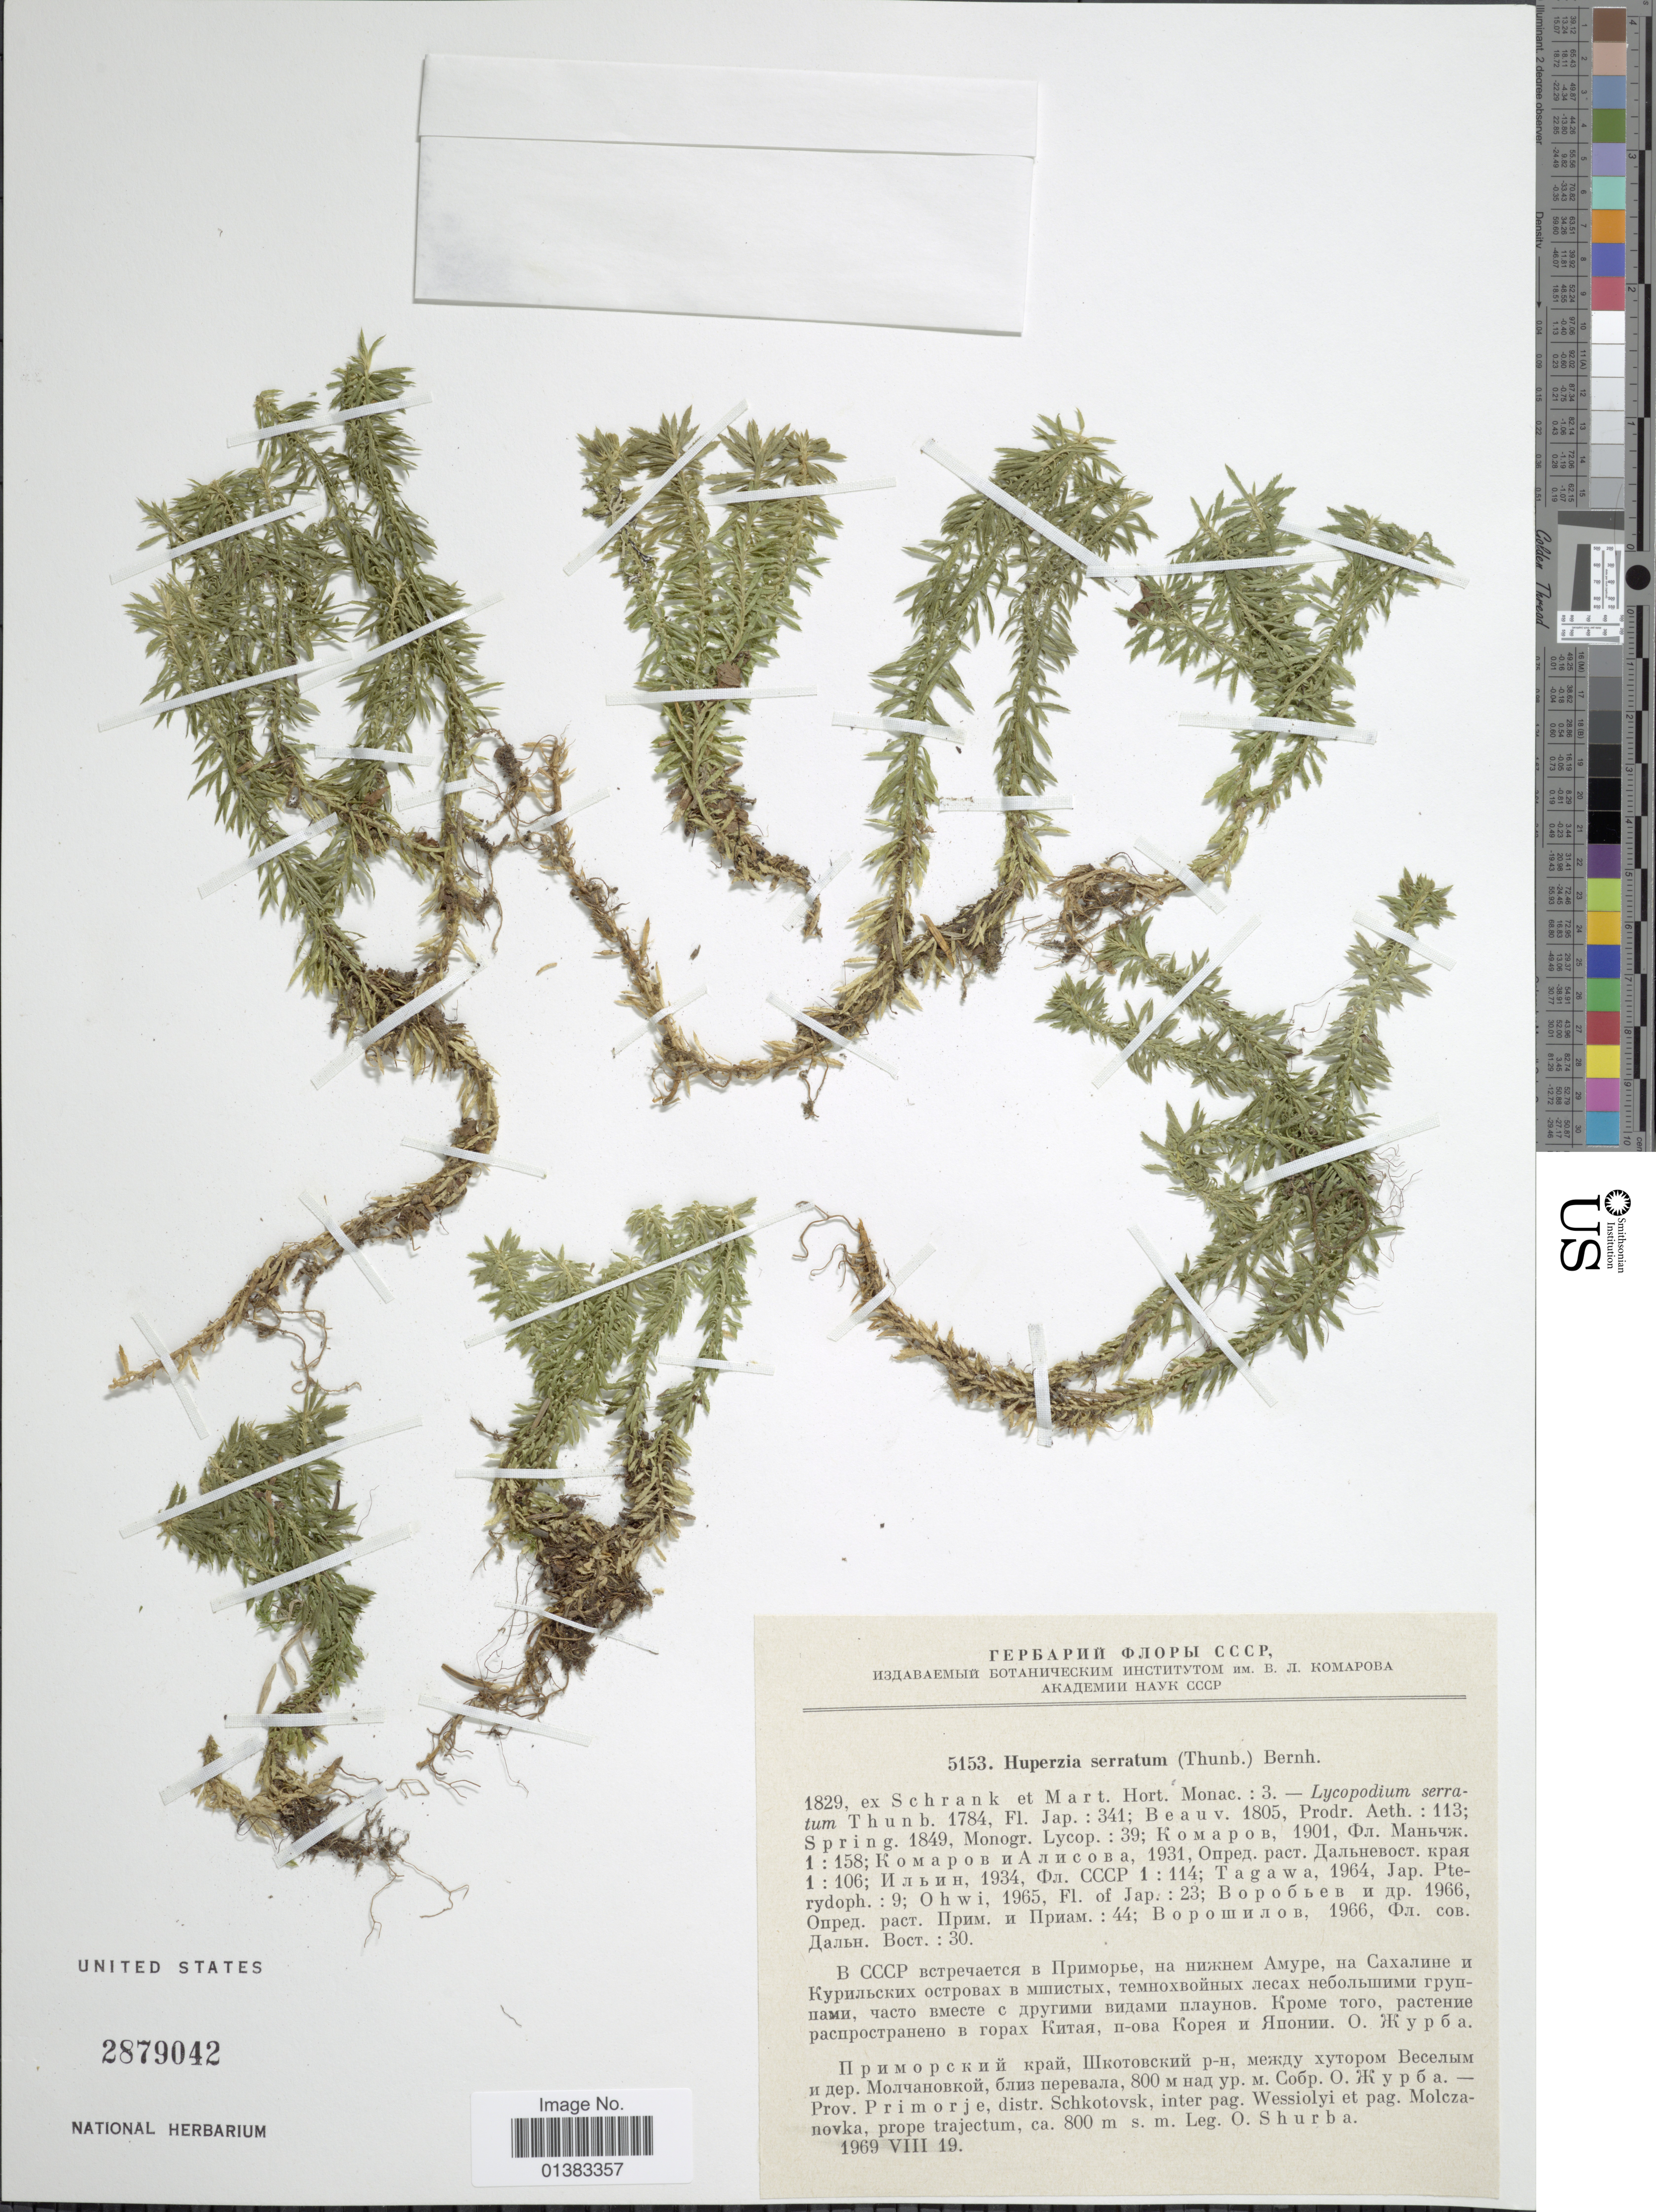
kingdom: Plantae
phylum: Tracheophyta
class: Lycopodiopsida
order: Lycopodiales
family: Lycopodiaceae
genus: Huperzia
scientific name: Huperzia serrata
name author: (Thunb.) Trevis.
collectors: O. Shurba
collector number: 5153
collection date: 1969-08-19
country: Russian Federation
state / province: Primorsky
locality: Prov. Primorje, distr. Schkotovsk, inter pag. Wessiolyi et pag. Molczanovka, prope trajectum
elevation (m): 800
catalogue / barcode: US 2879042